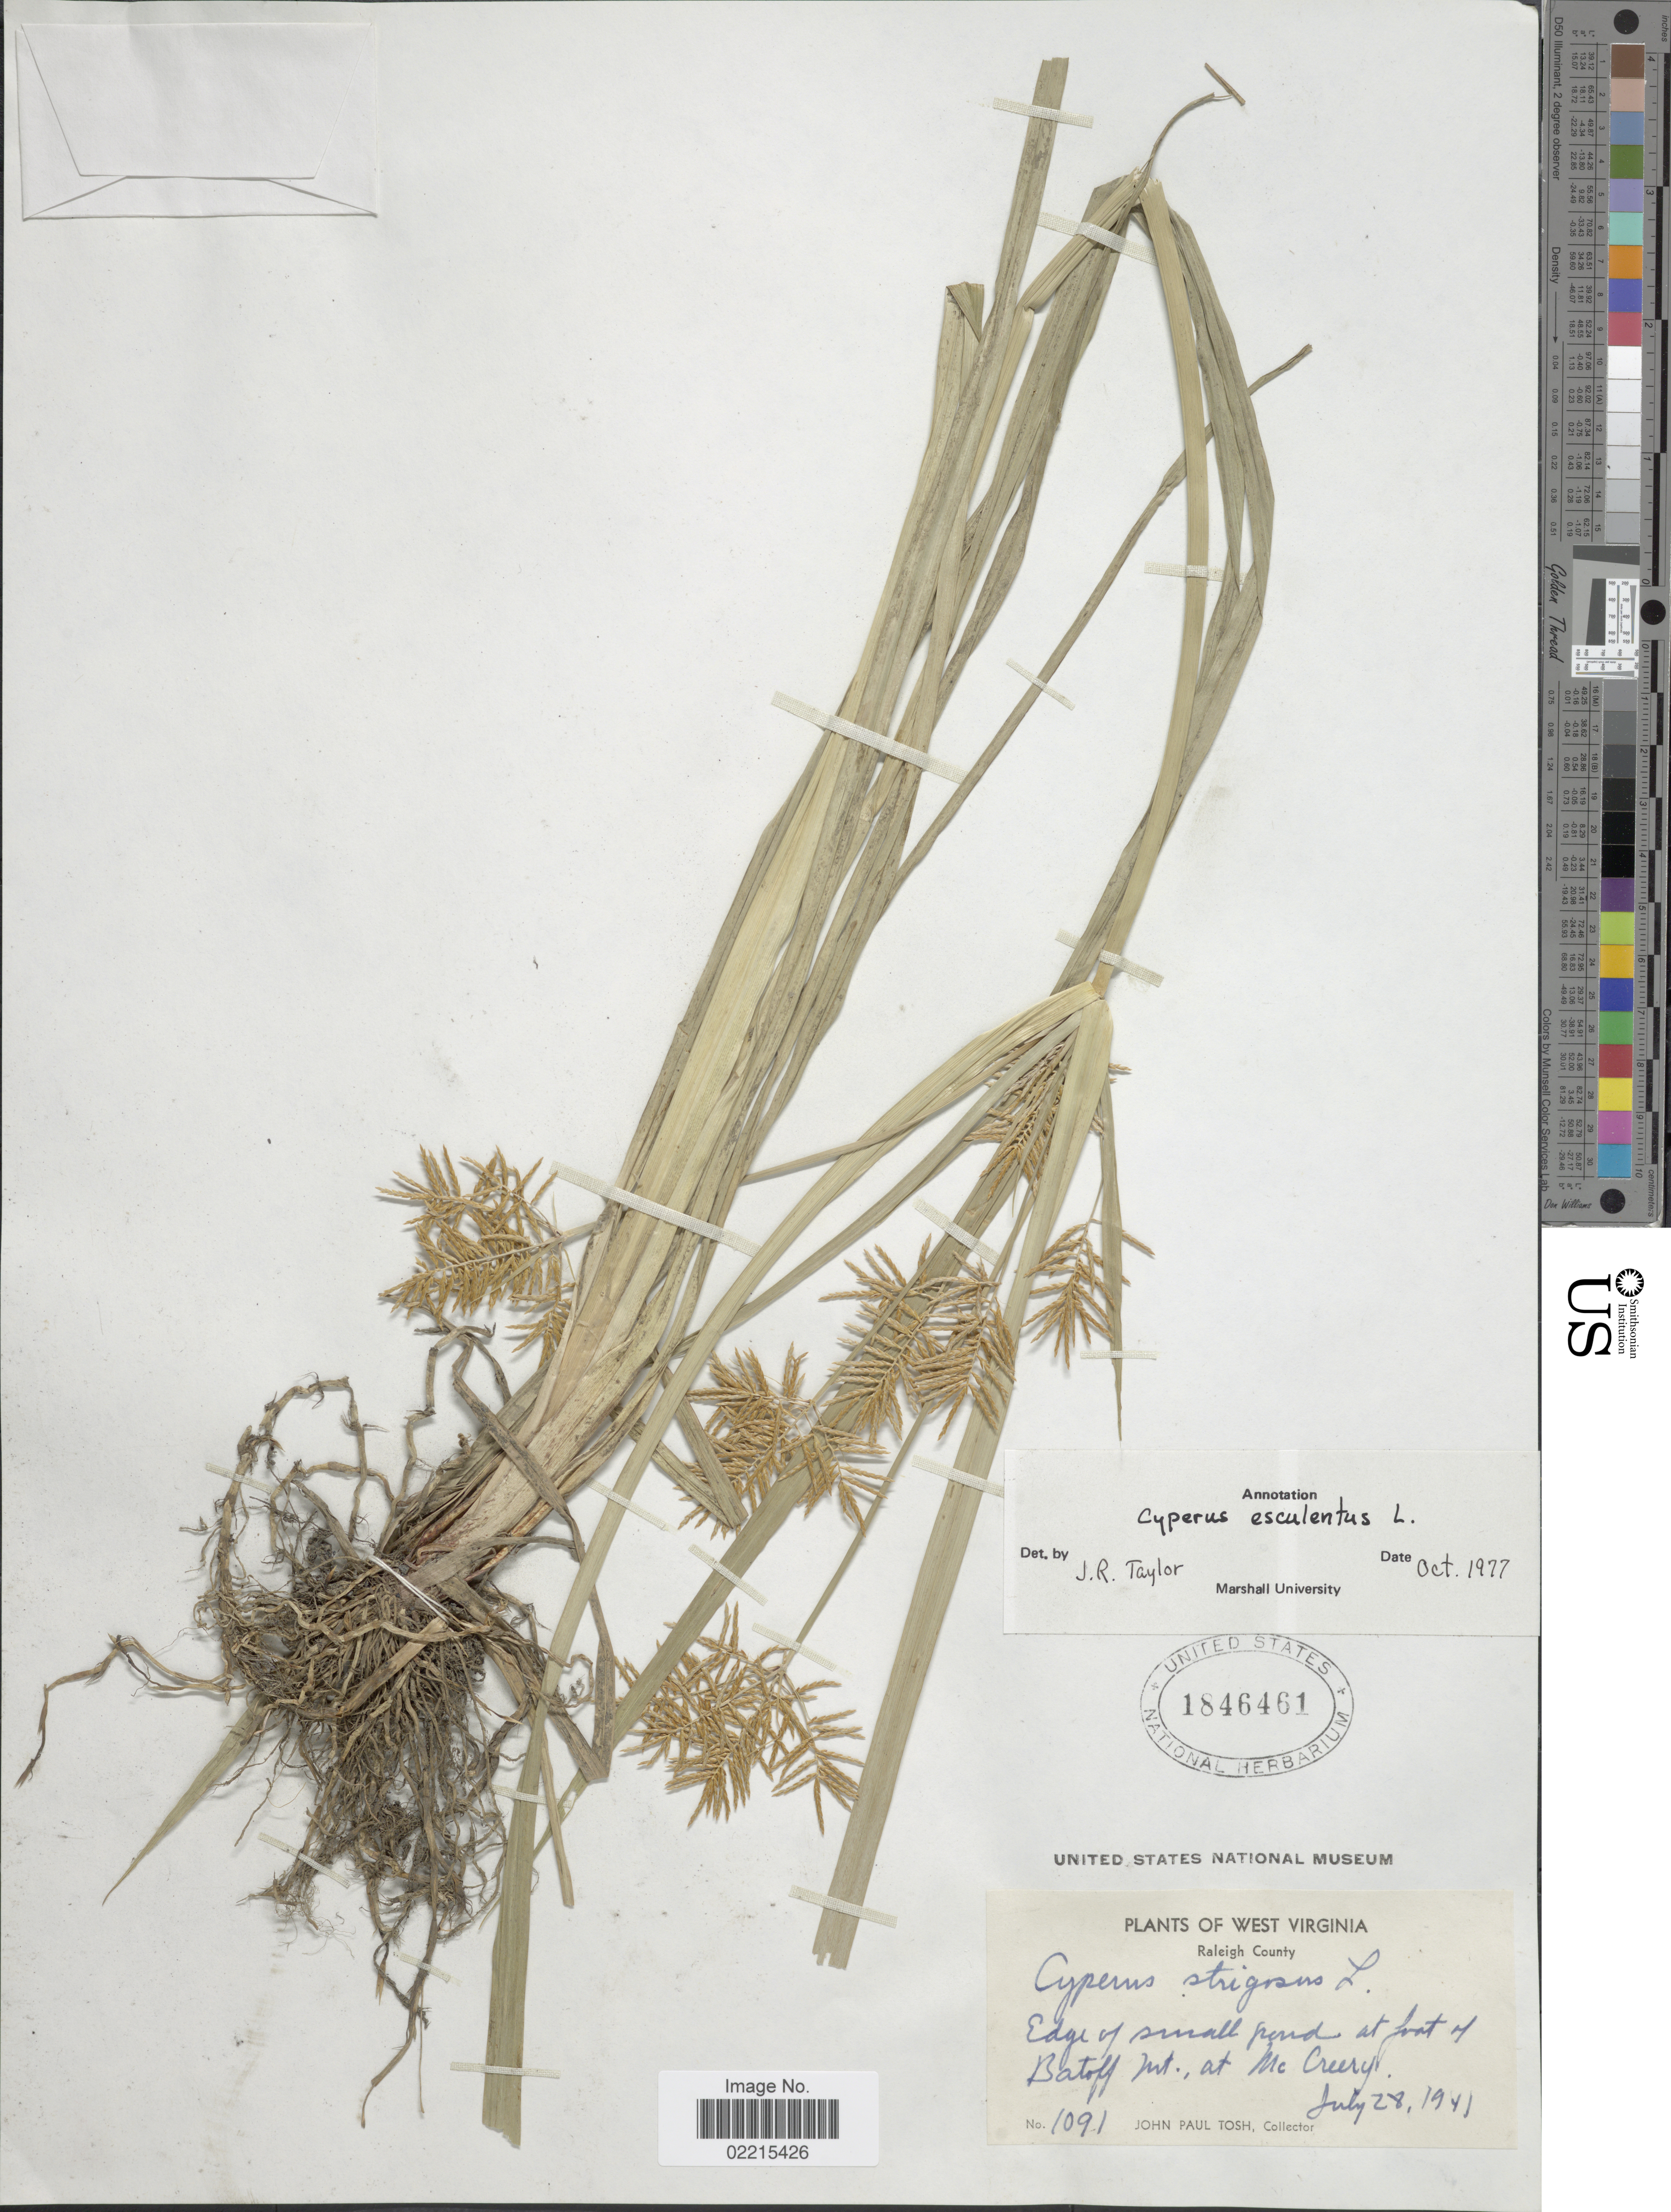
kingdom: Plantae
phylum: Tracheophyta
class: Liliopsida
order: Poales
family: Cyperaceae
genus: Cyperus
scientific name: Cyperus esculentus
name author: L.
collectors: J. Tosh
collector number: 1091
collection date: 1941-07-28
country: United States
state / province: West Virginia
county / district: Raleigh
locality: Raleigh County, Edge of small pond at foot Batoff Mt., at Mc Creery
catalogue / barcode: US 1846461